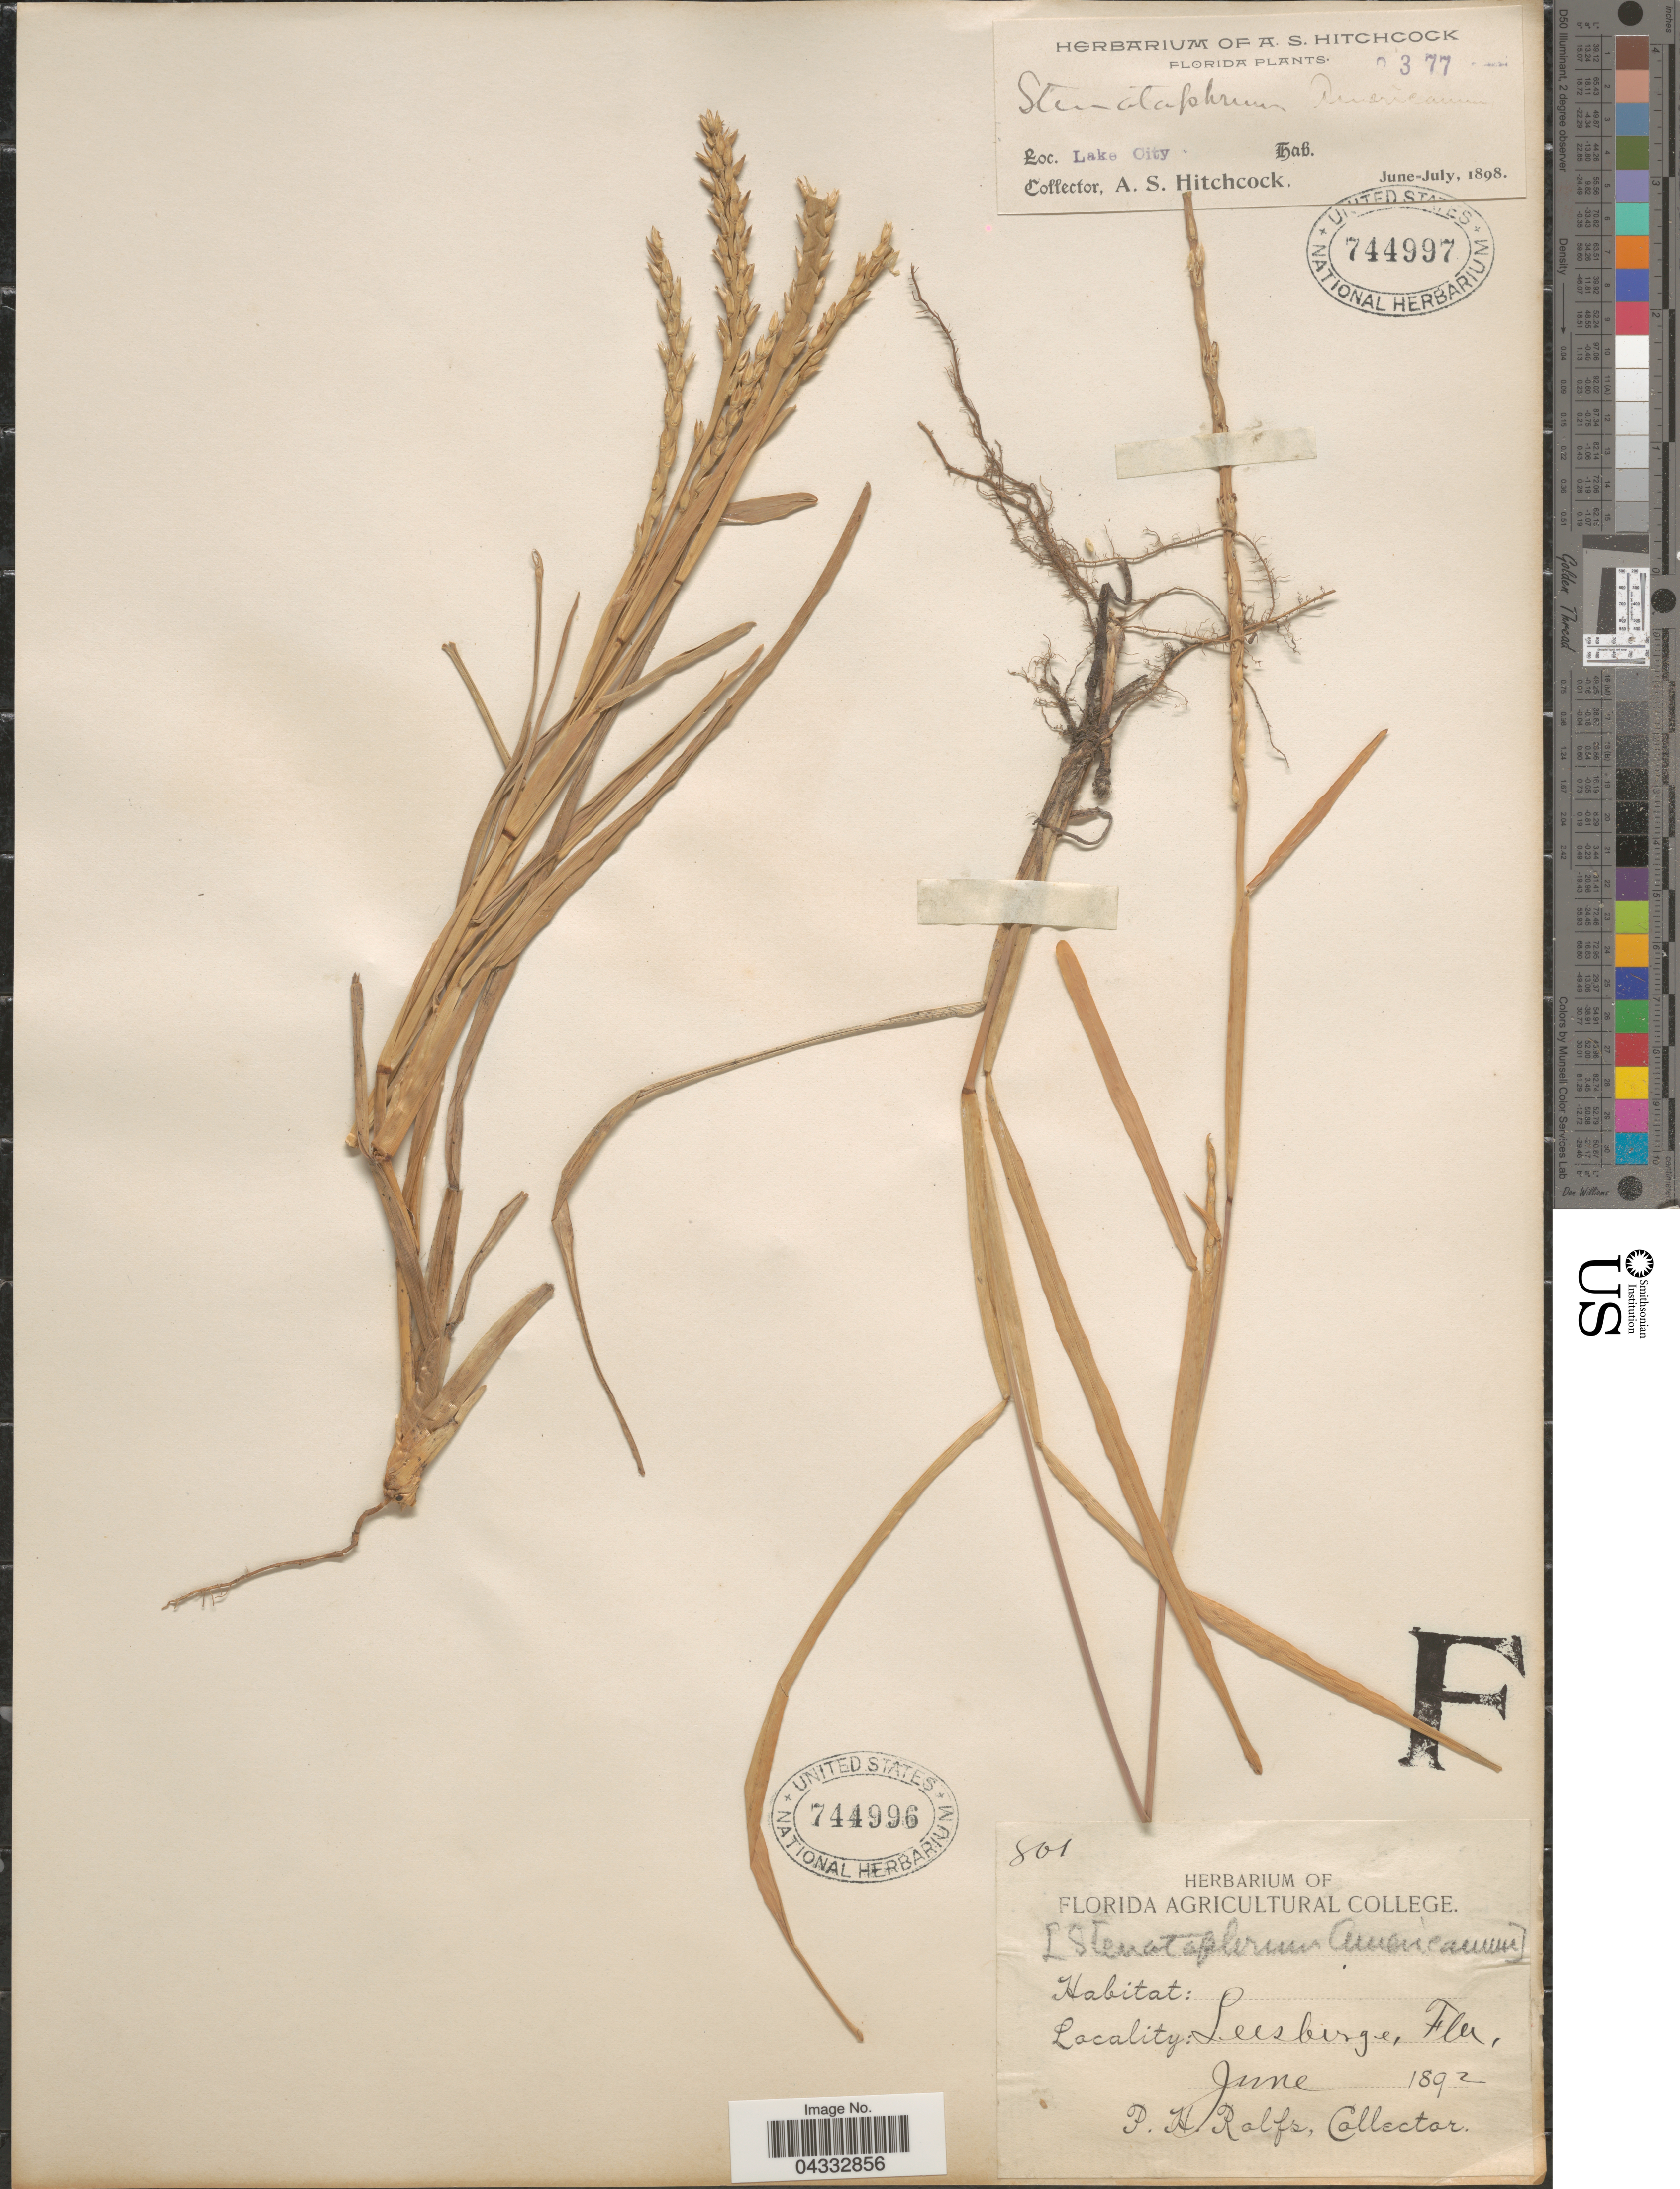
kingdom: Plantae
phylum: Tracheophyta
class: Liliopsida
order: Poales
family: Poaceae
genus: Stenotaphrum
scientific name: Stenotaphrum secundatum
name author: (Walter) Kuntze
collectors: P. H. Rolfs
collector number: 801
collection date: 1892-06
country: United States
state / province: Florida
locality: Leesburg.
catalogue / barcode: US 744996-2